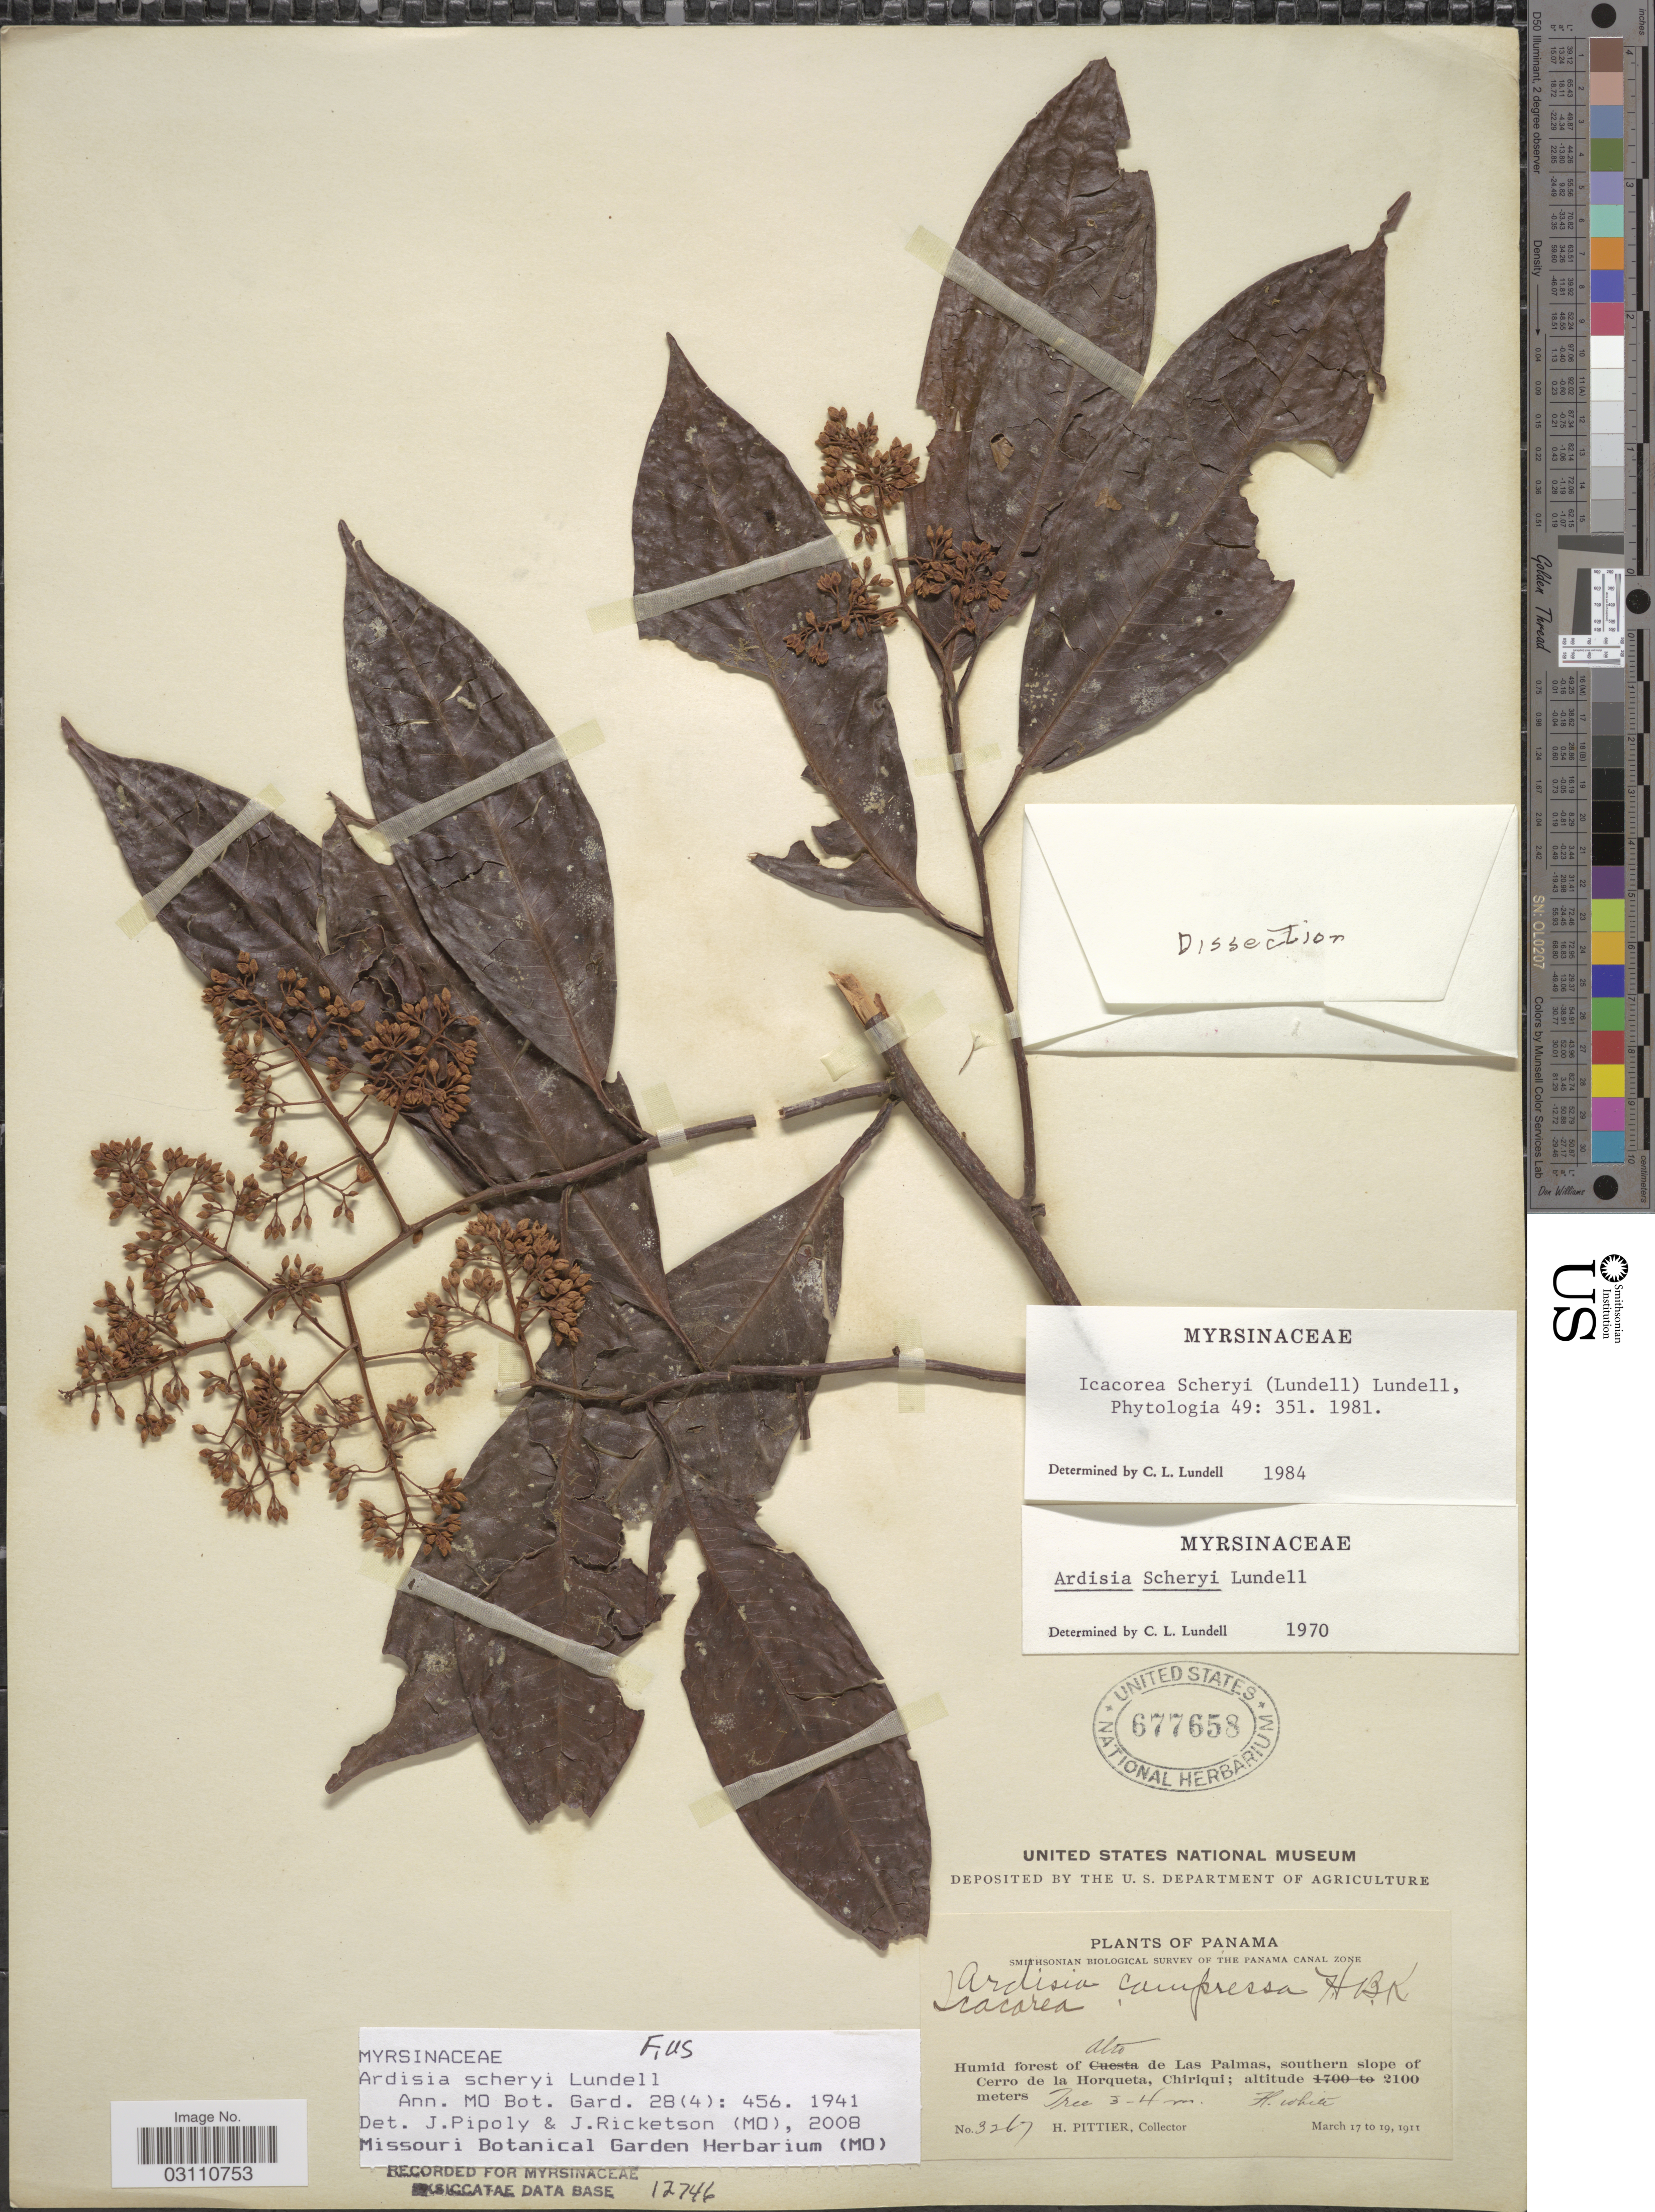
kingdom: Plantae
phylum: Tracheophyta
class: Magnoliopsida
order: Ericales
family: Primulaceae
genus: Ardisia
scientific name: Ardisia scheryi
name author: Lundell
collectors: H. F. Pittier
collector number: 3267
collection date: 1911-03-17/1911-03-19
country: Panama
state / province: Chiriqui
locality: Humid forest of Alto de Las Palmas, southern slope of Cerro de la Horqueta.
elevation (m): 2100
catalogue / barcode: US 677658